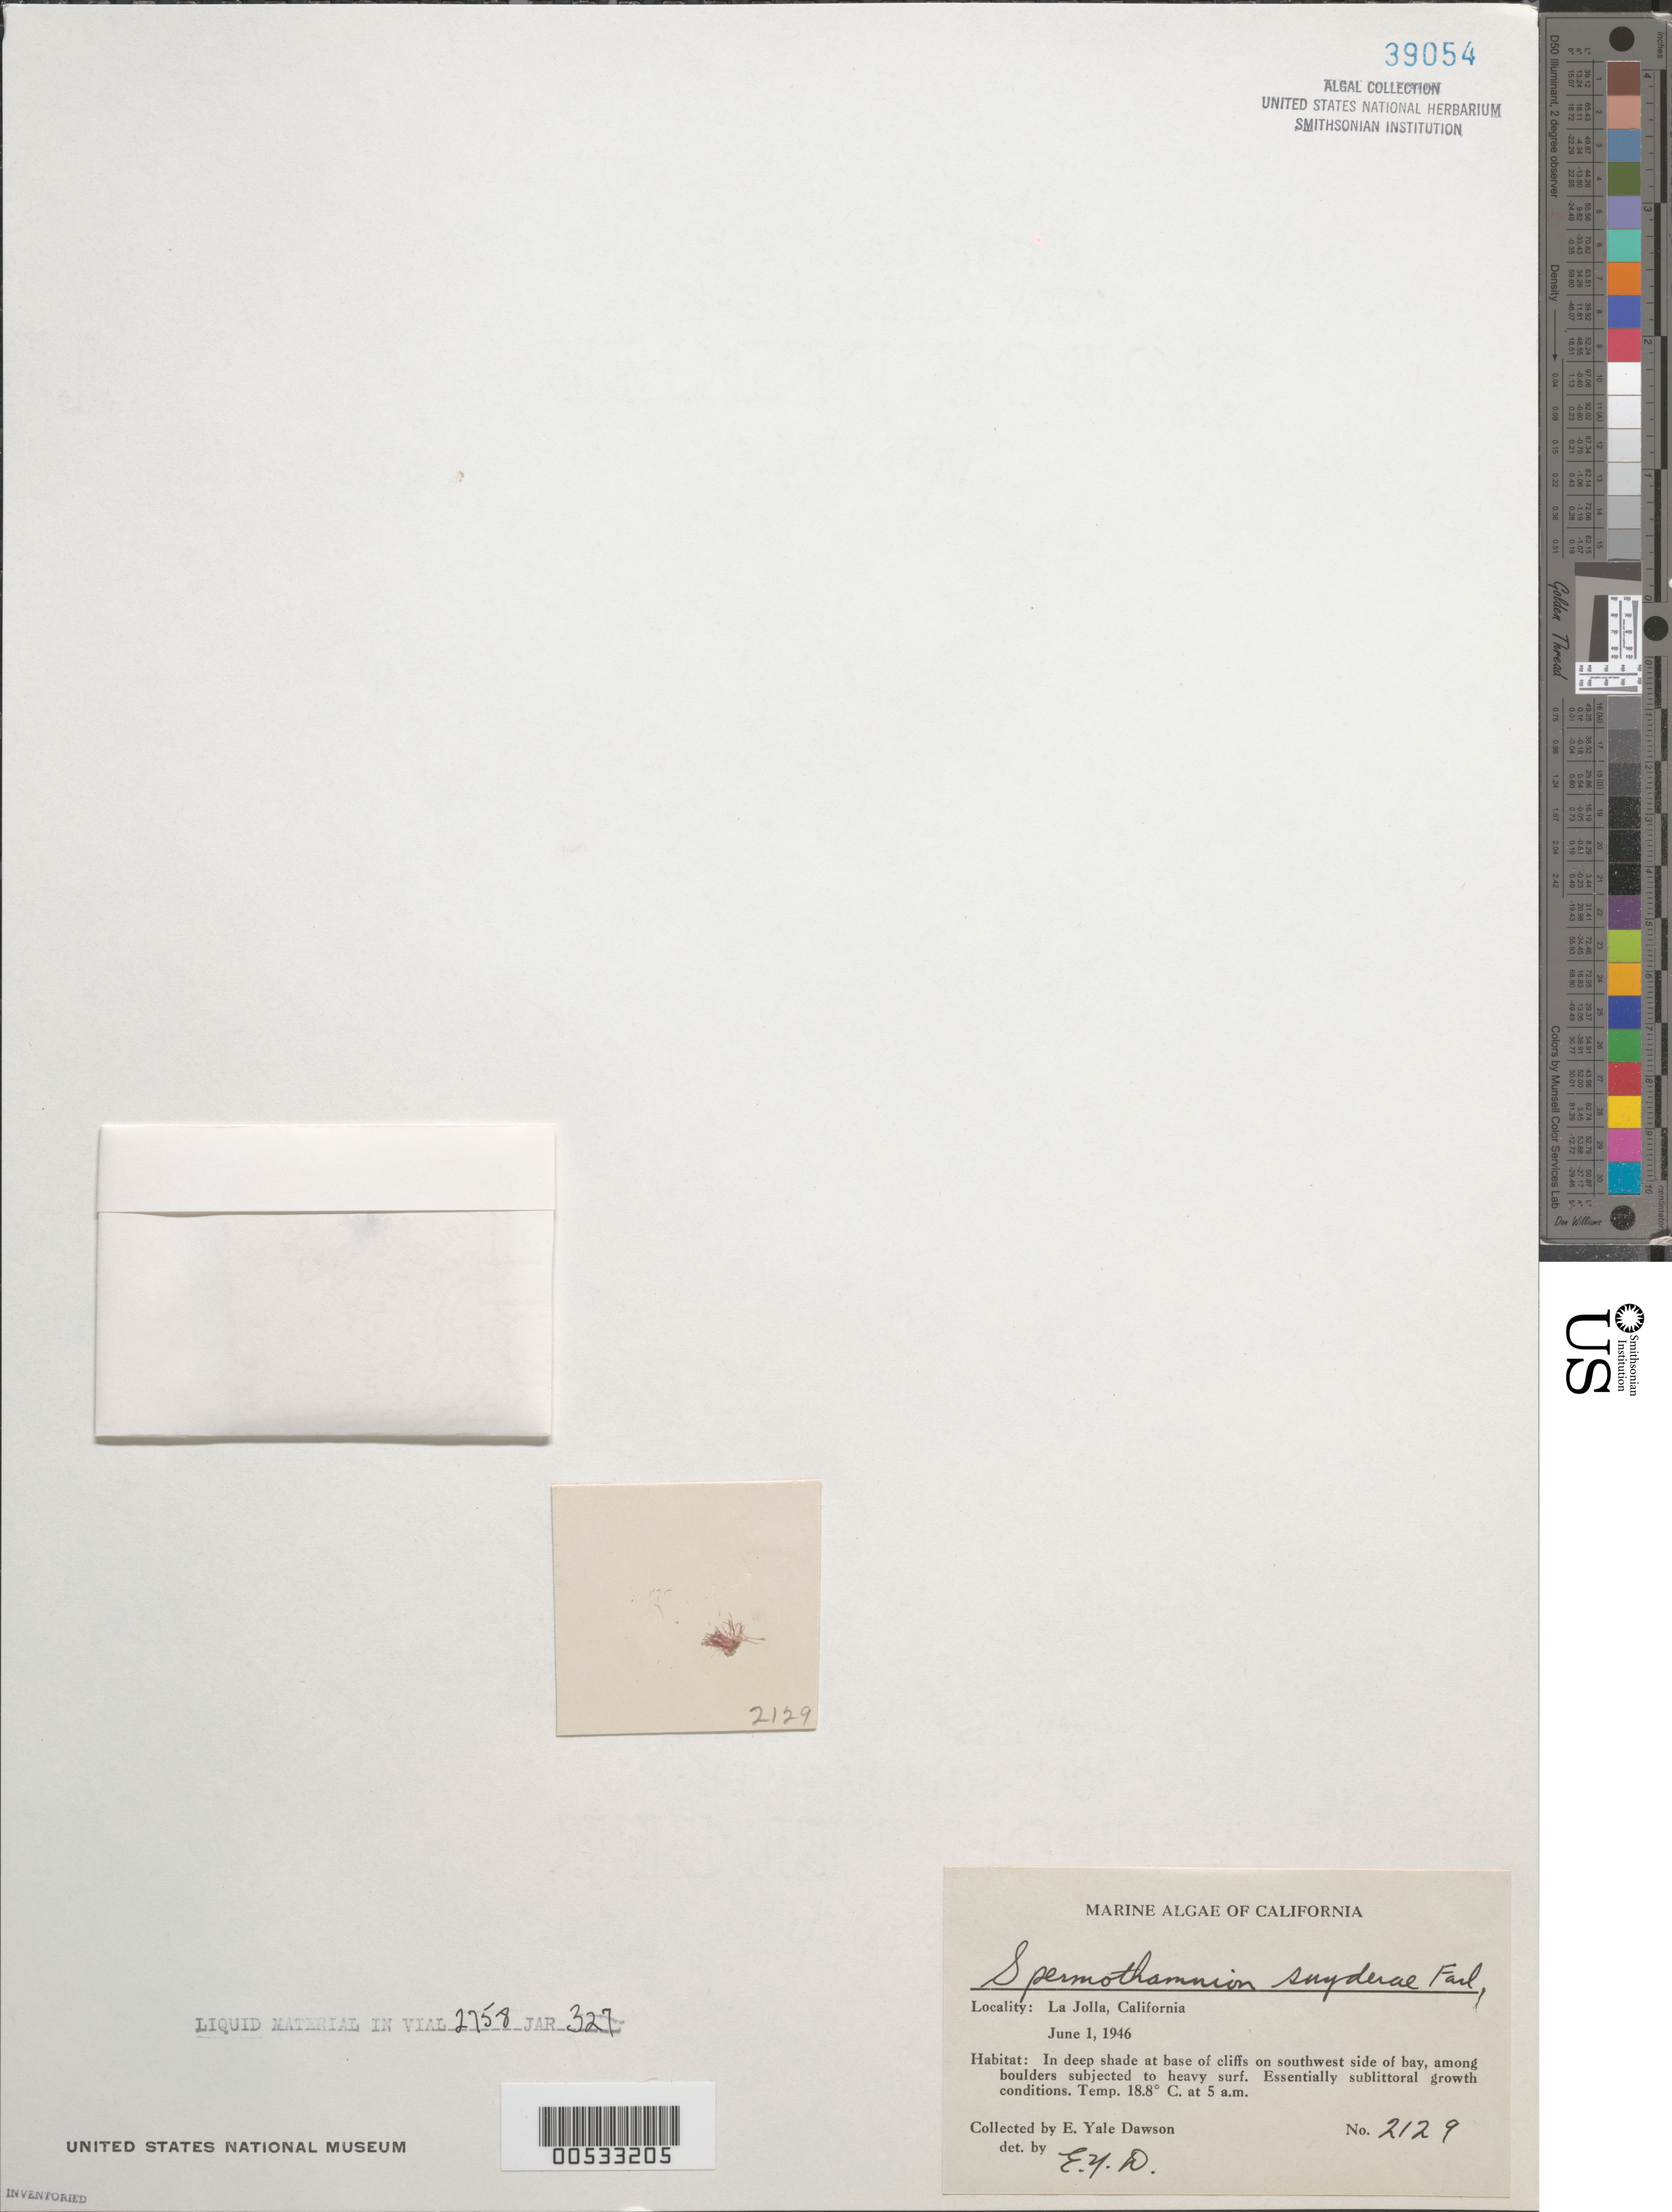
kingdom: Plantae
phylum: Rhodophyta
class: Florideophyceae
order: Ceramiales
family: Wrangeliaceae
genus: Tiffaniella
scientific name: Tiffaniella snyderae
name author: (Farl.) I.A. Abbott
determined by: Algae name updating Project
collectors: E. Y. Dawson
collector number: EYD 2129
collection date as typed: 01 Jun 1946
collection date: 1946-06-01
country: United States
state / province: California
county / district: San Diego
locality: La Jolla, southwest La Jolla Bay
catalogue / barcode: US 39054